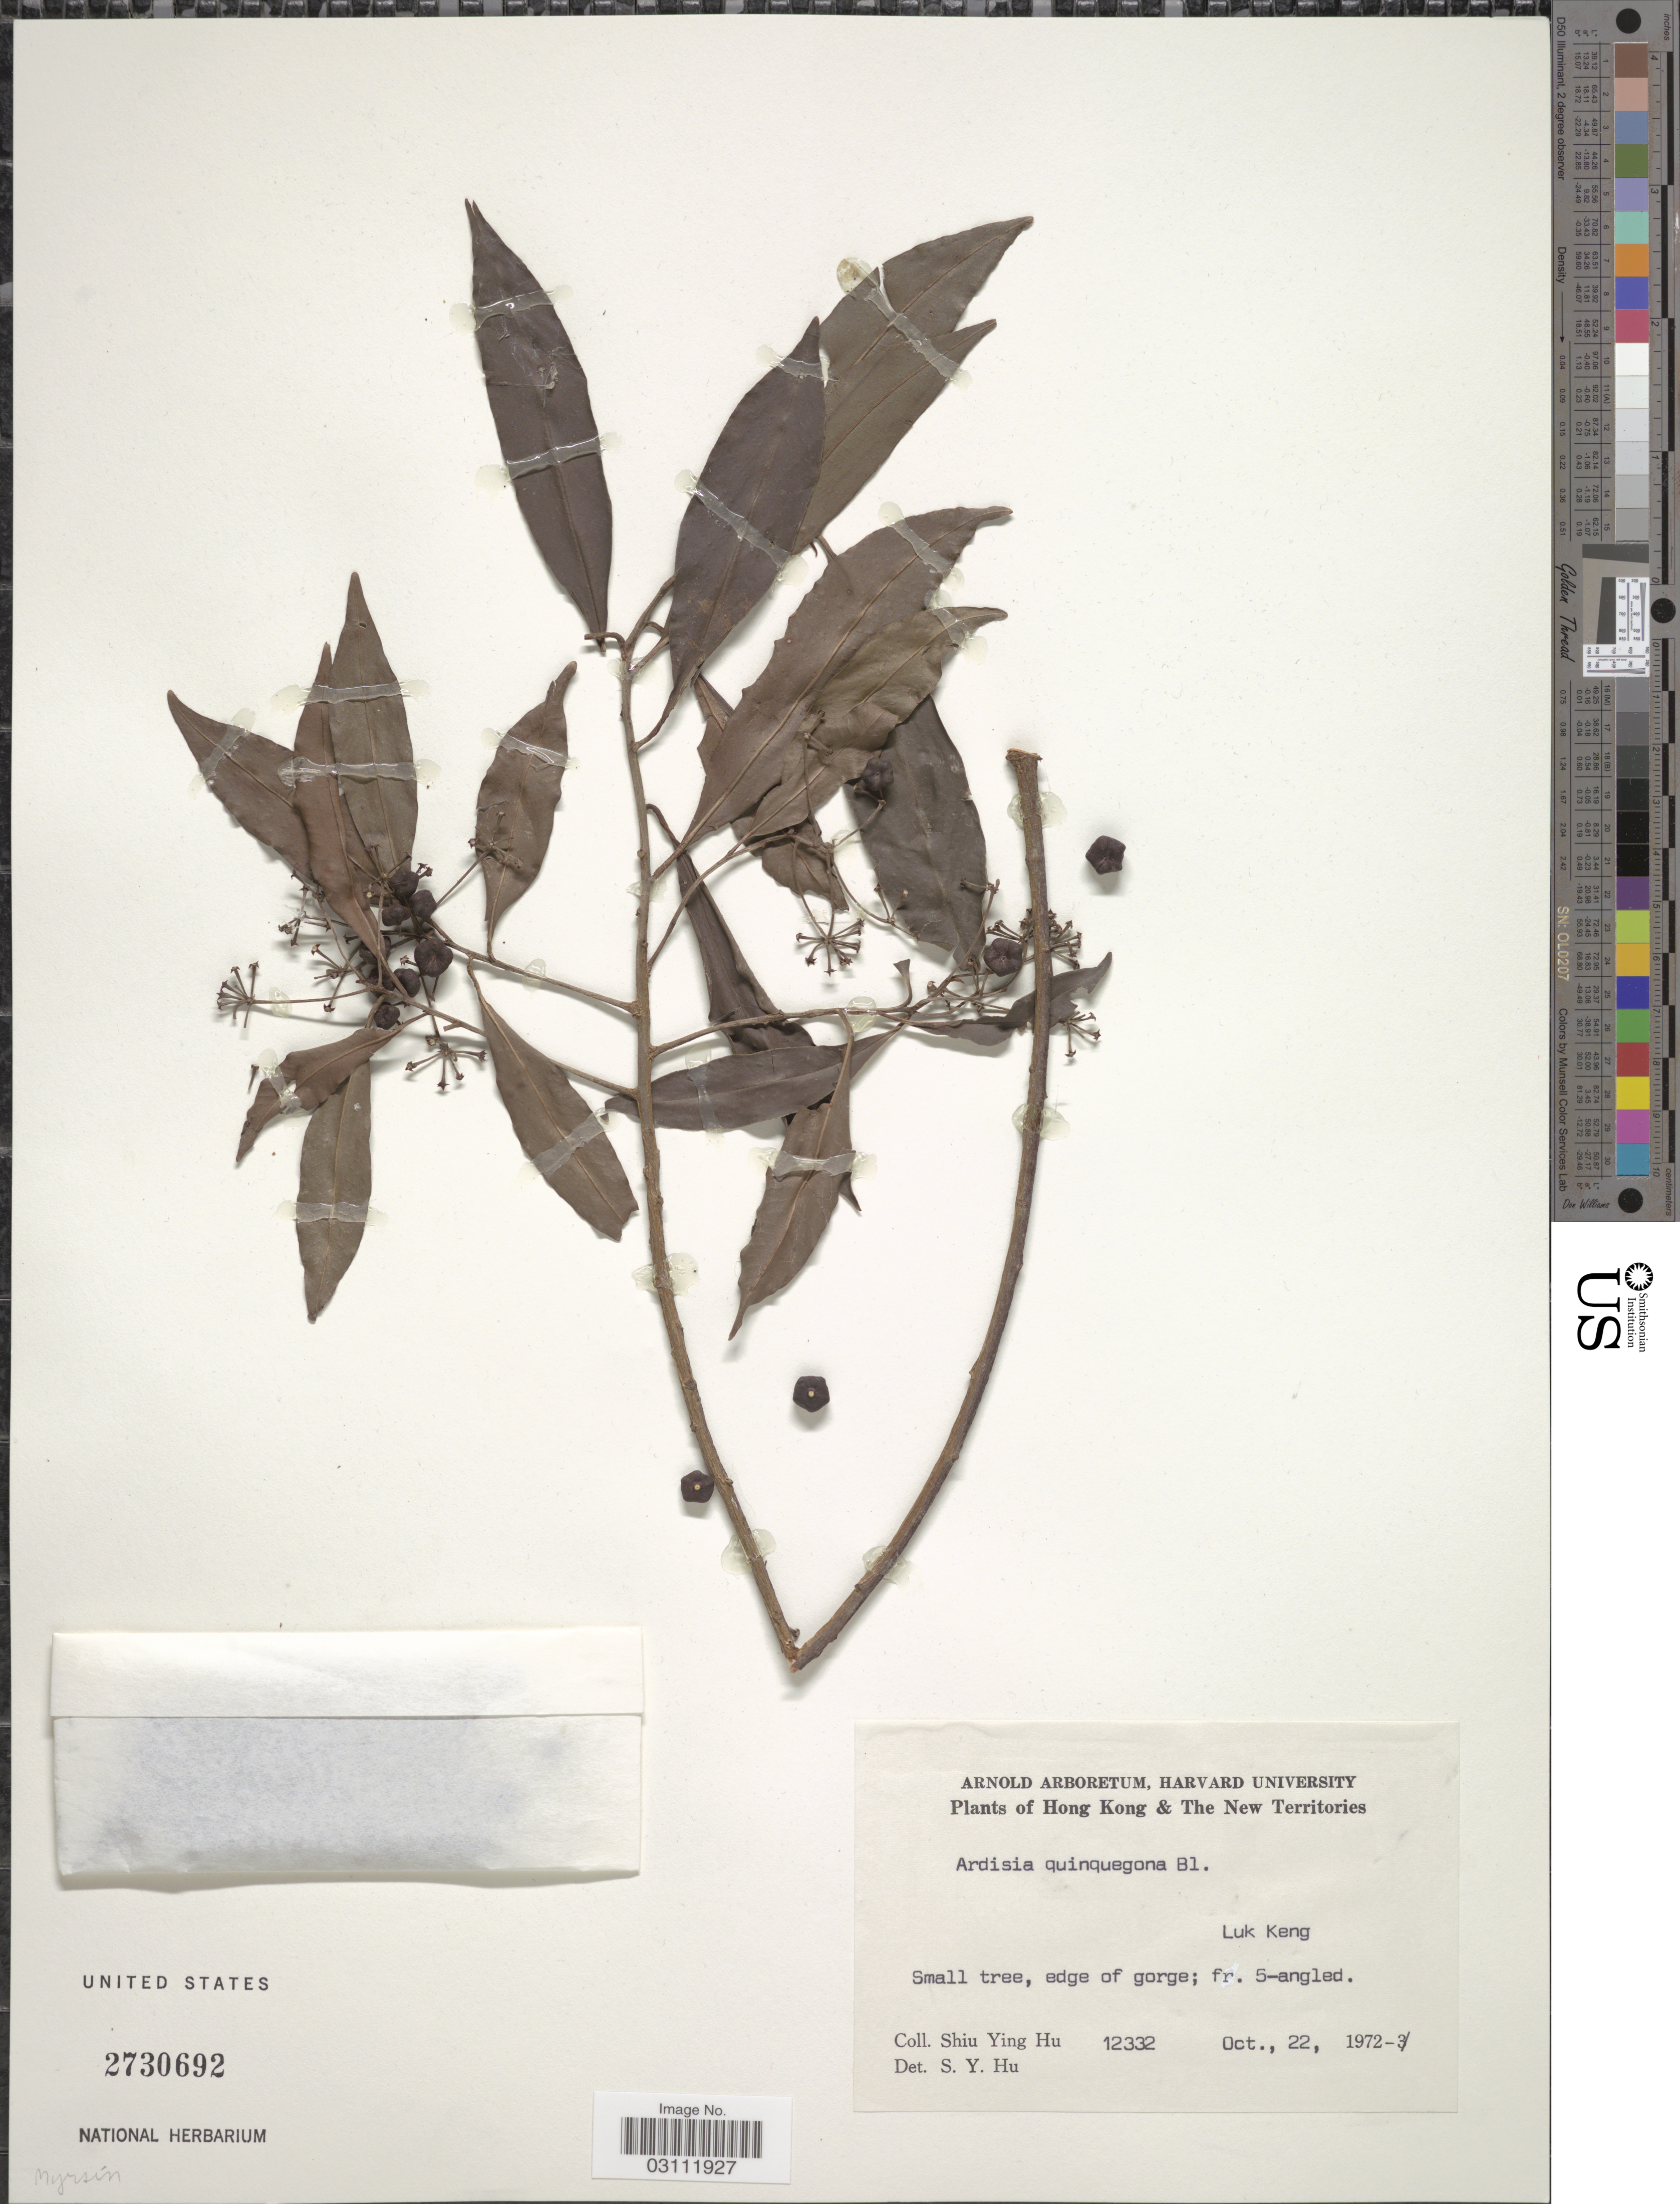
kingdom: Plantae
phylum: Tracheophyta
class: Magnoliopsida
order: Ericales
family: Primulaceae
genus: Ardisia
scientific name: Ardisia quinquegona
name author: Blume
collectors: S. Y. Hu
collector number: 12332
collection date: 1972-10-22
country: China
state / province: Hong Kong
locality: The New Territories. Luk Keng.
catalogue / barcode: US 2730692